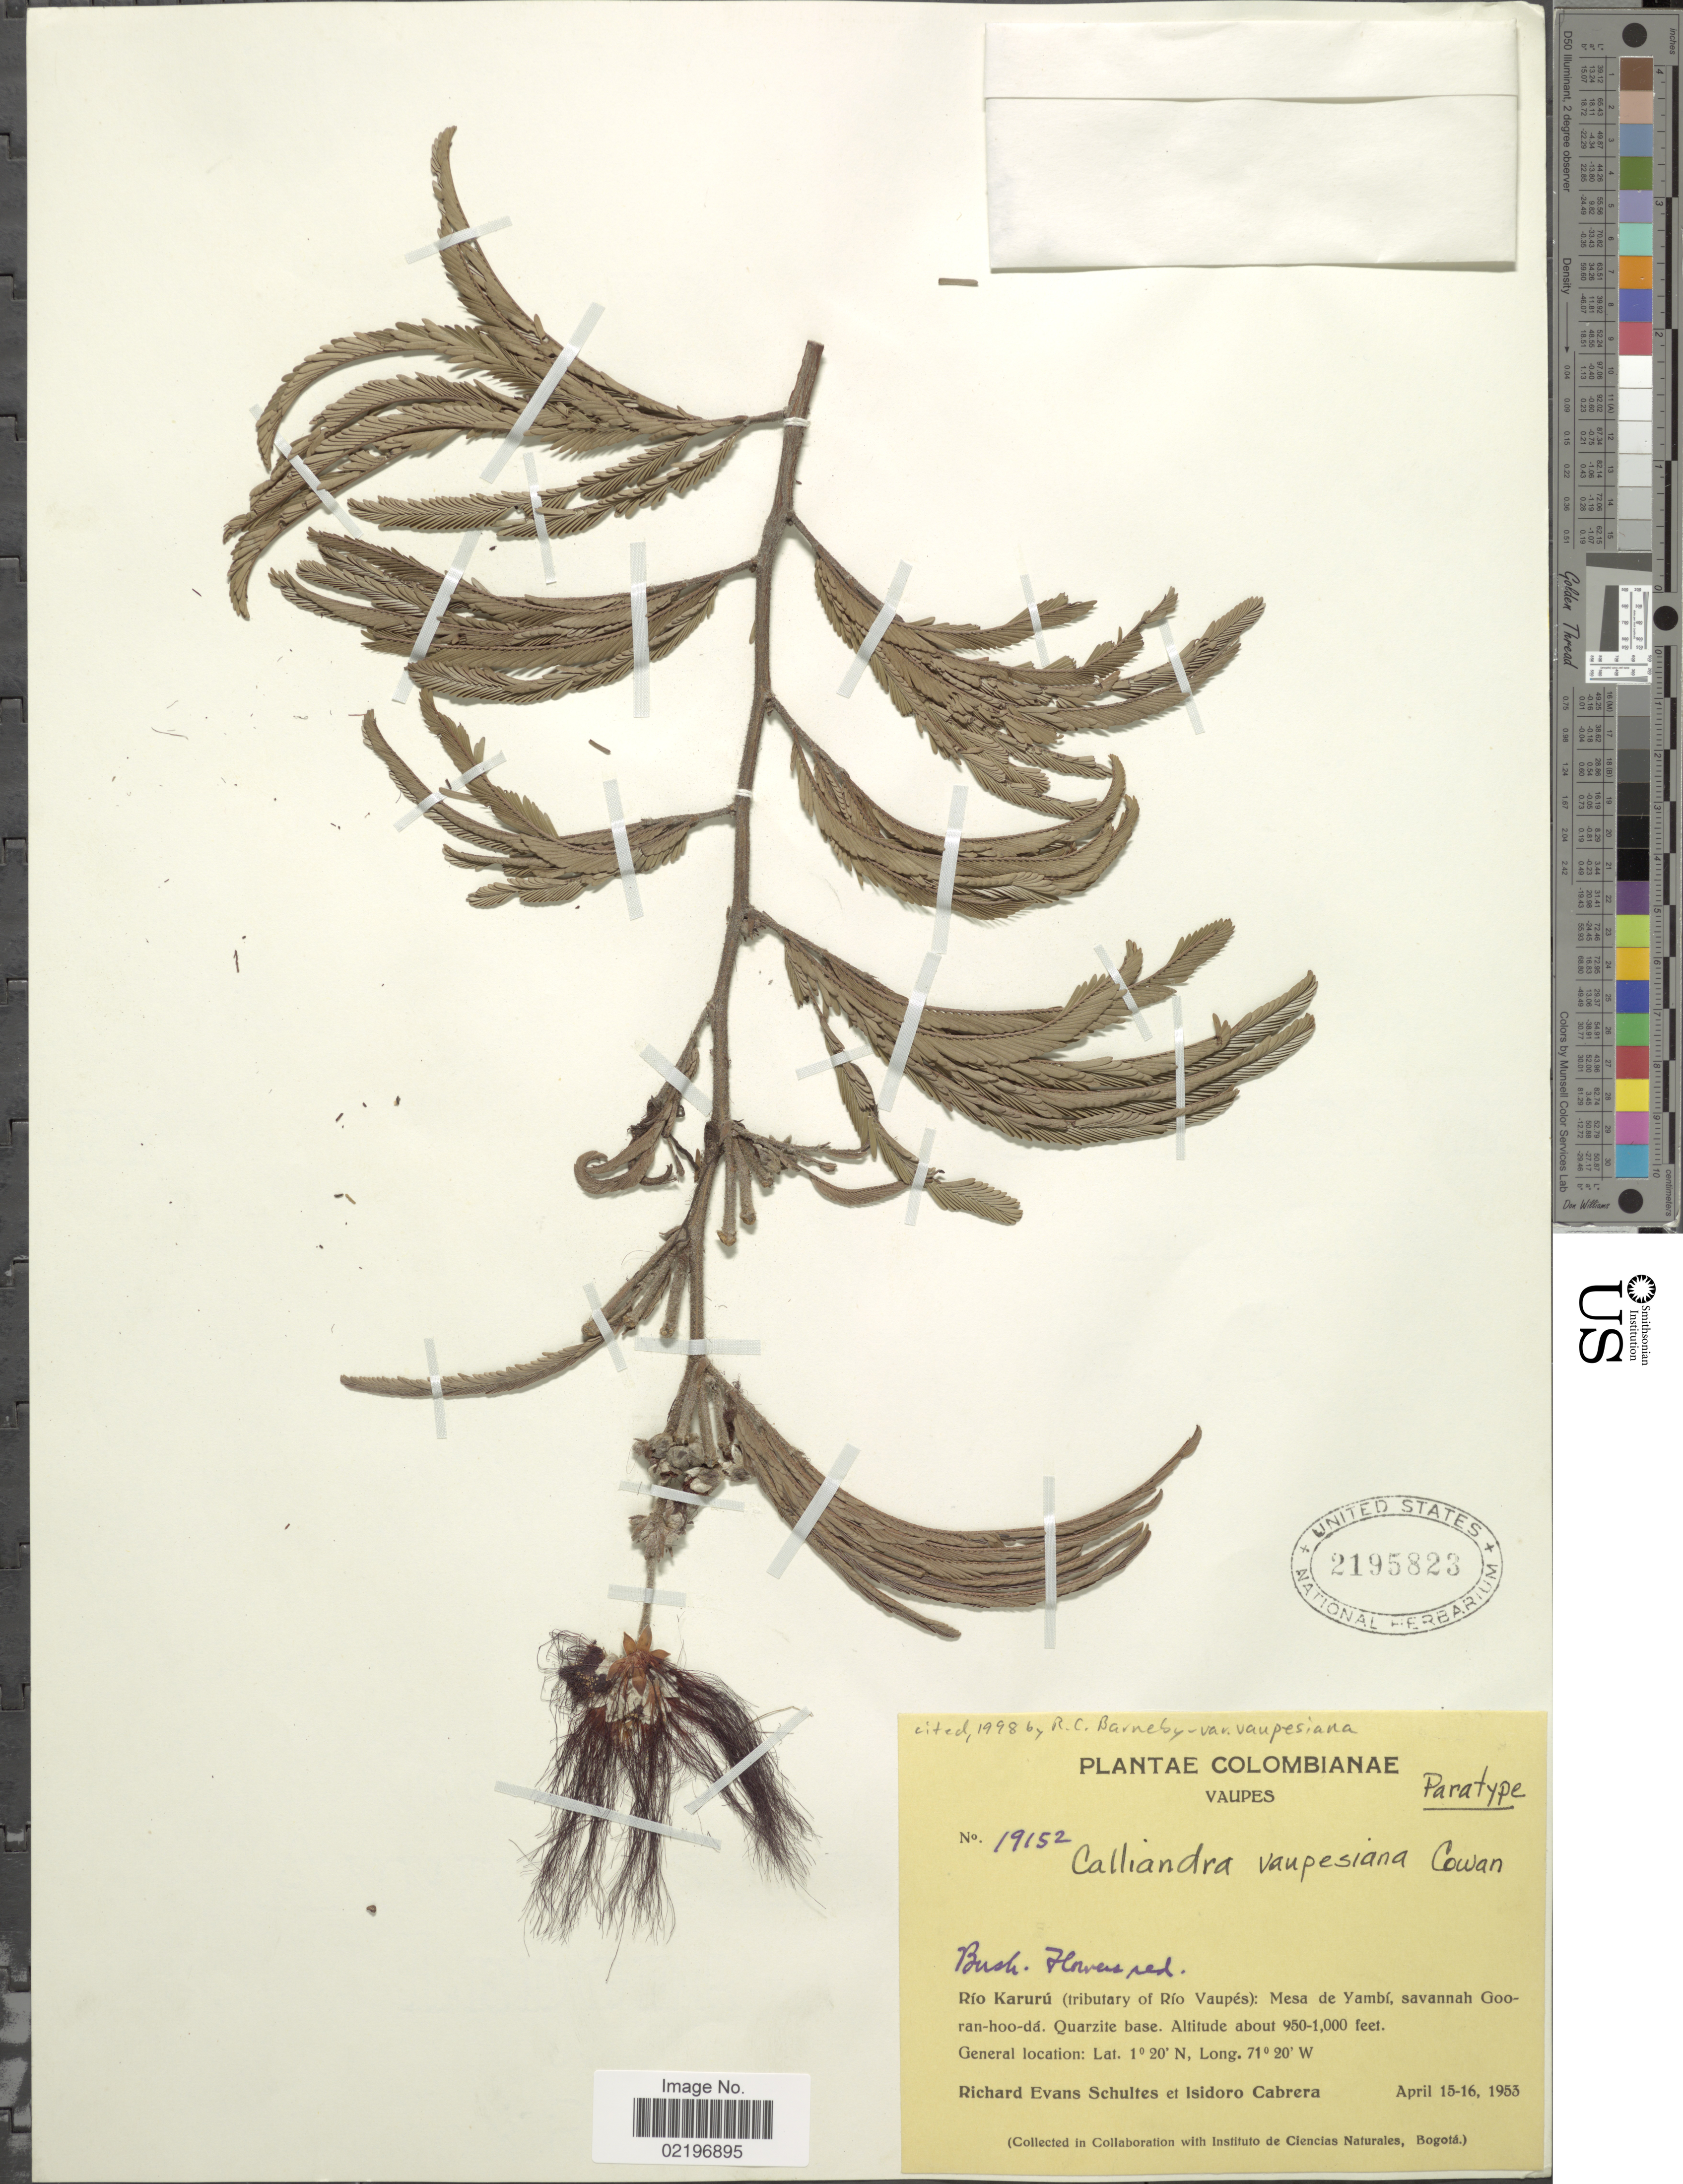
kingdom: Plantae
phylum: Tracheophyta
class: Magnoliopsida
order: Fabales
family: Fabaceae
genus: Calliandra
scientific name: Calliandra vaupesiana var. vaupesiana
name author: R.S. Cowan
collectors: R. E. Schultes & I. Cabrera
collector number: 19152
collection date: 1953-04-15/1953-04-16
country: Colombia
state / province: Vaupés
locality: Colombianae. Rio Kuduyari ( tributary of Rio Vaupes): Mesa de Yambi, savannah Gooran-hoo-da. Quarzite base.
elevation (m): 290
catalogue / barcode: US 2195823